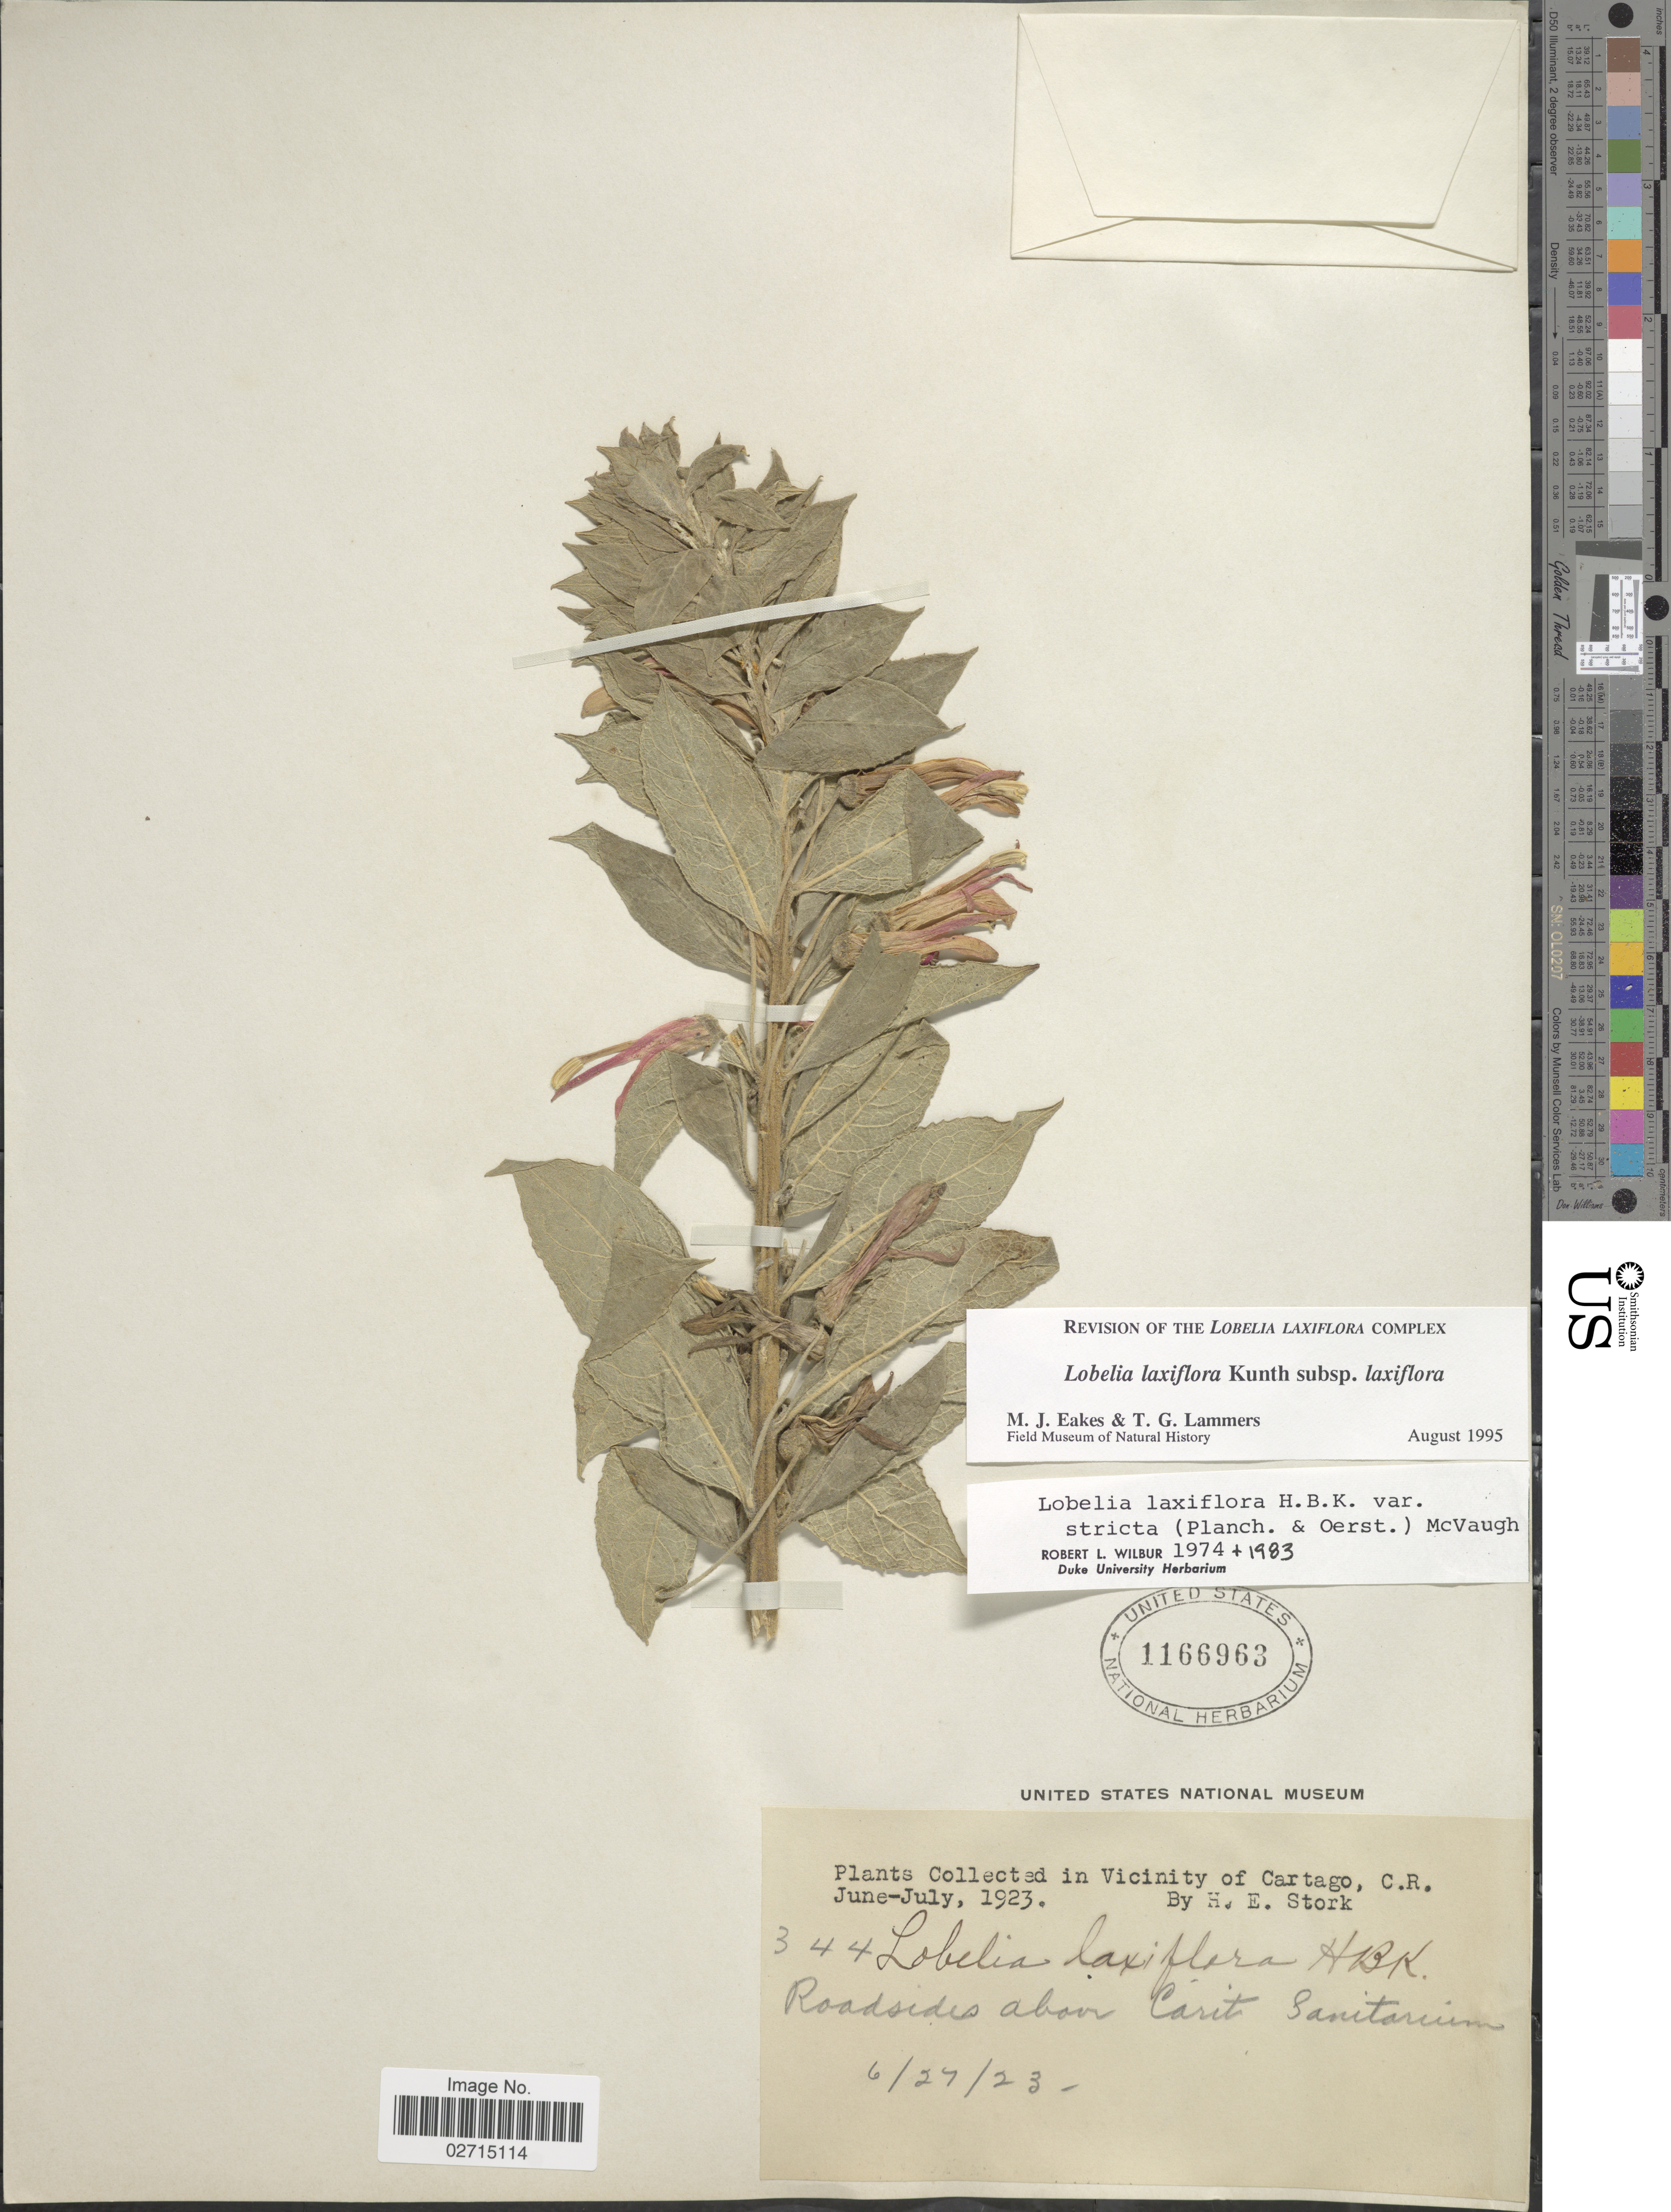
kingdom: Plantae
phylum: Tracheophyta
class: Magnoliopsida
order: Asterales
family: Campanulaceae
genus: Lobelia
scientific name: Lobelia laxiflora subsp. laxiflora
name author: Kunth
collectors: H. E. Stork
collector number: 344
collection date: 1923-06-27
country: Costa Rica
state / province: Cartago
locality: In vicinity of Cartago. Roadsides above Carit Sanitarium.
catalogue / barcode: US 1166963